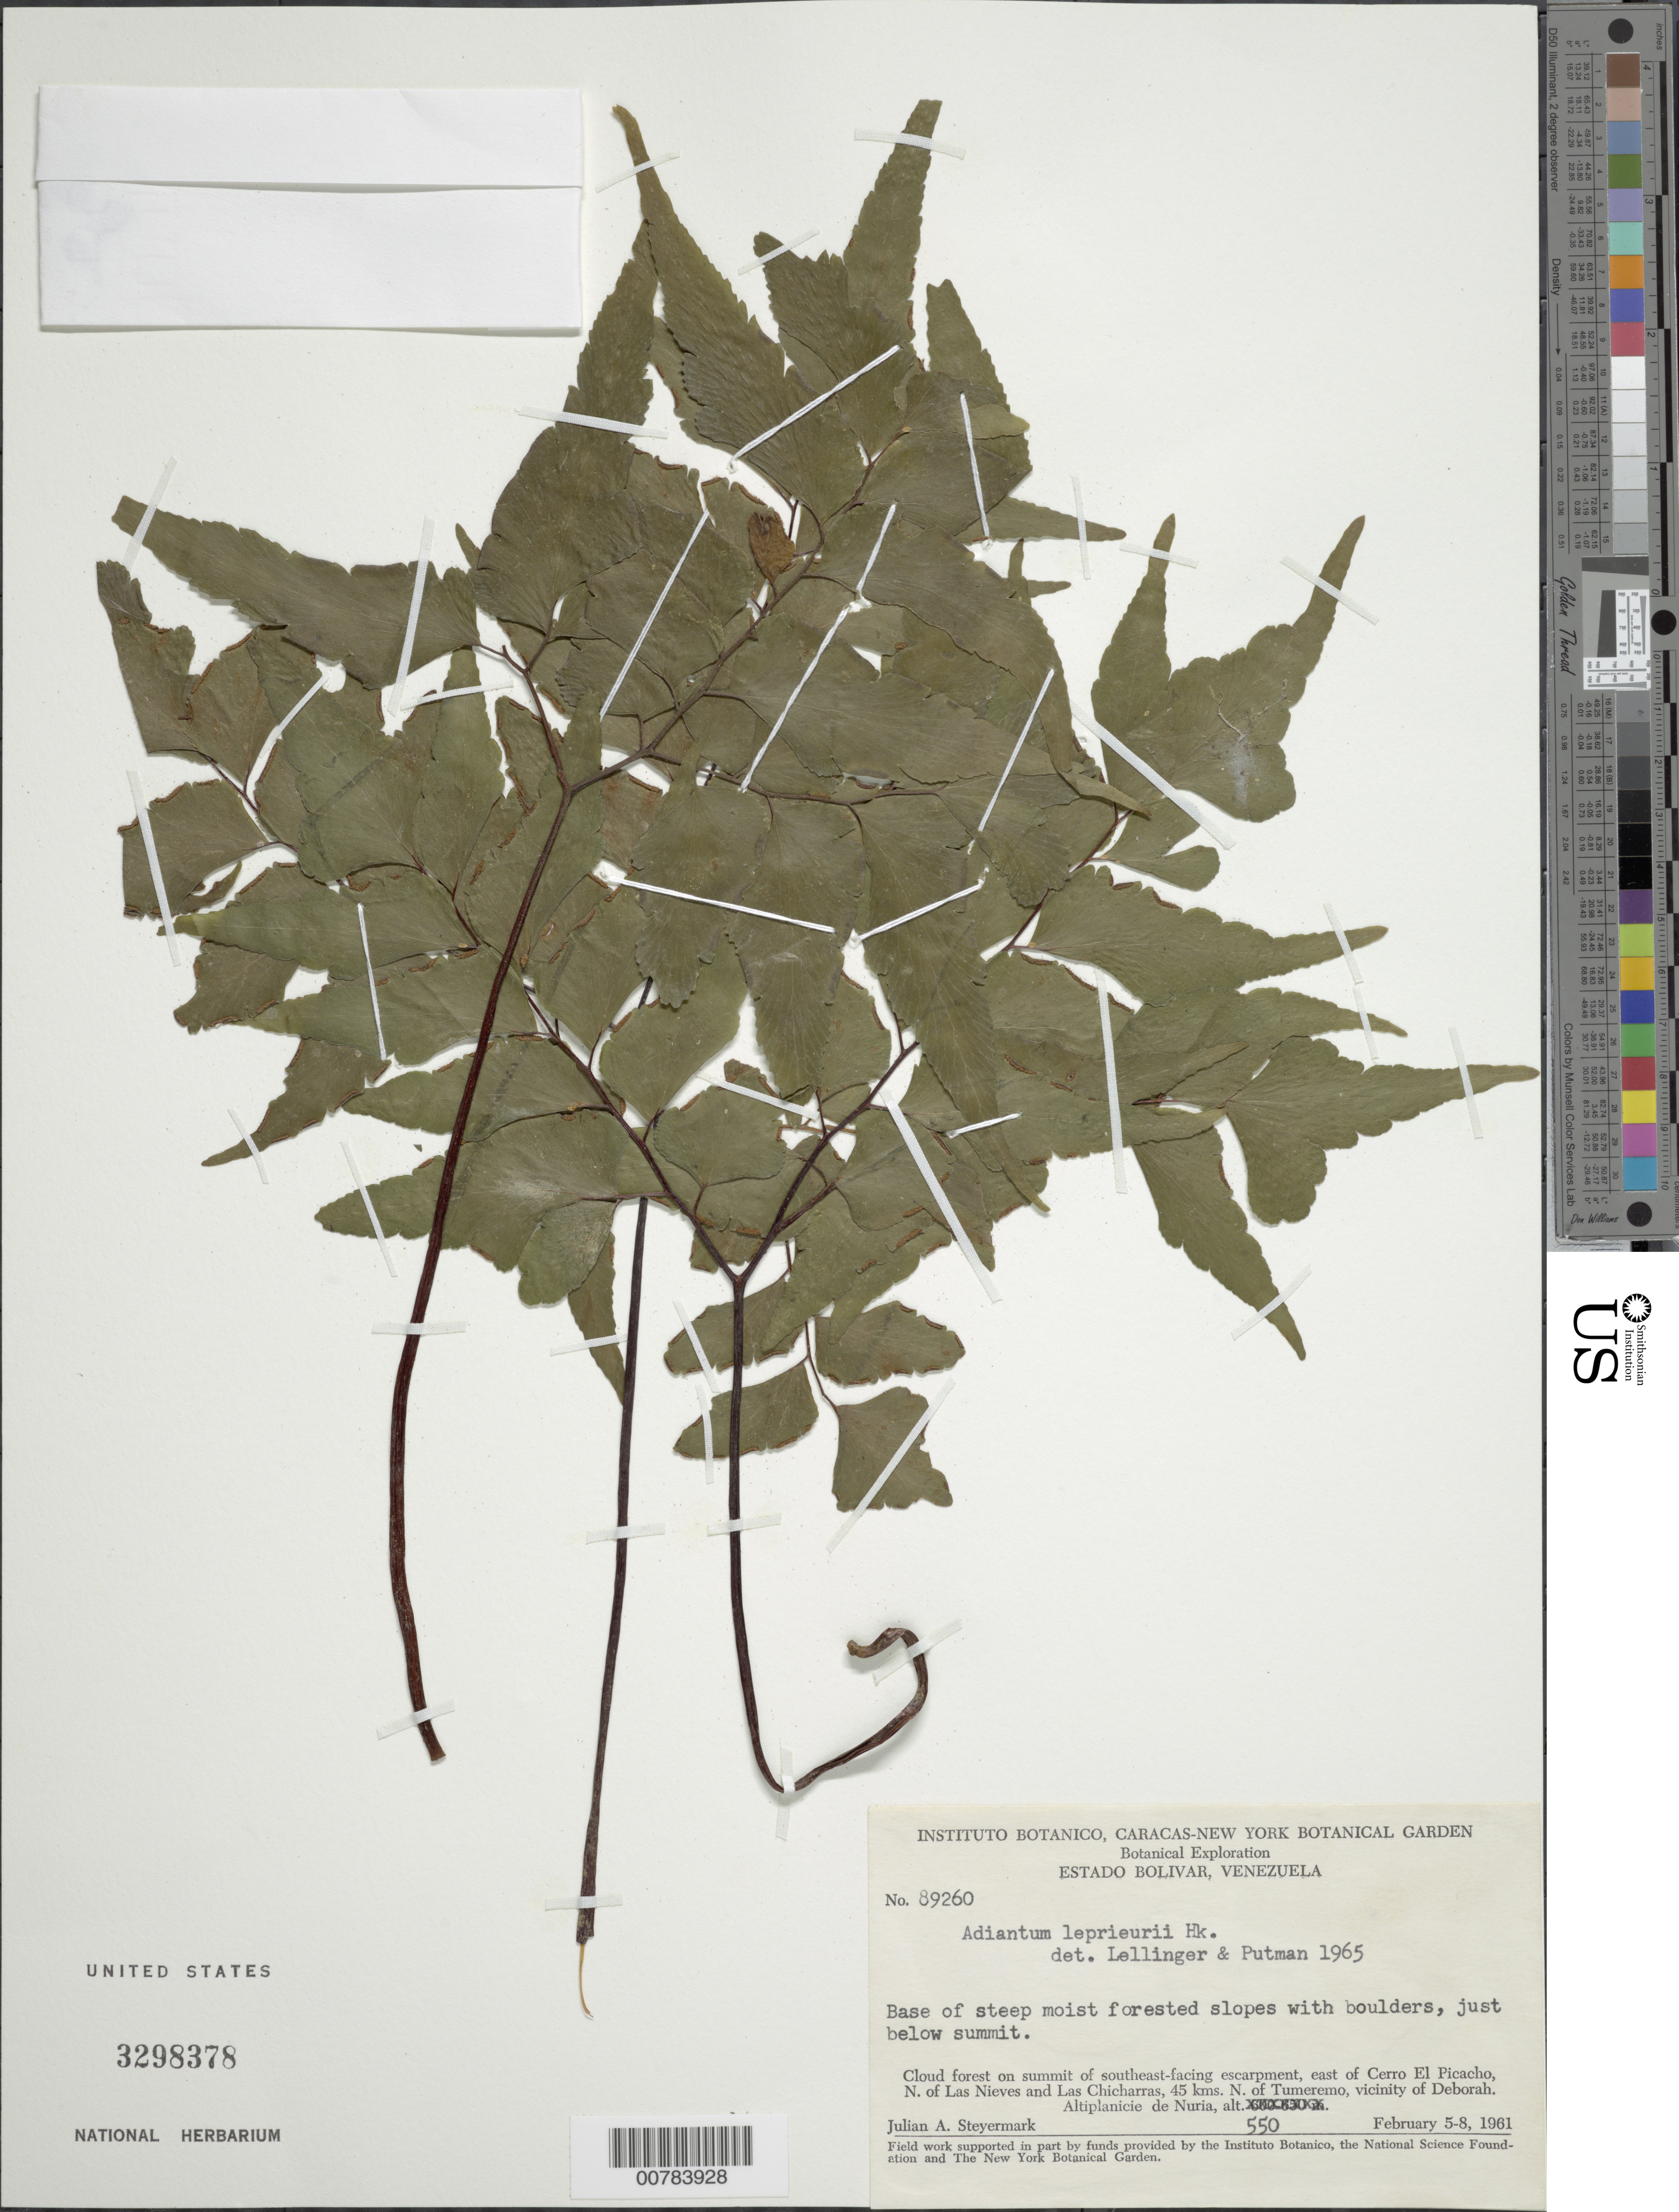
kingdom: Plantae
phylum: Tracheophyta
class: Polypodiopsida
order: Polypodiales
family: Pteridaceae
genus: Adiantum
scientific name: Adiantum leprieurii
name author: Hook.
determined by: Lellinger, D. B.; Putman, --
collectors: J. Steyermark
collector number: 89260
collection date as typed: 5-Feb-61 to 8-Feb-61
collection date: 1961-02-05/1961-02-08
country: Venezuela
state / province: Bolívar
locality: Cerro El Picacho, N of Las Nieves, 45 km N of Tumeremo, vic of Deborah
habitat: Cloud forest on summit of SE-facing escarpment, base of steep moist forested slopes with boulders, just below summit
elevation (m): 550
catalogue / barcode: US 3298378